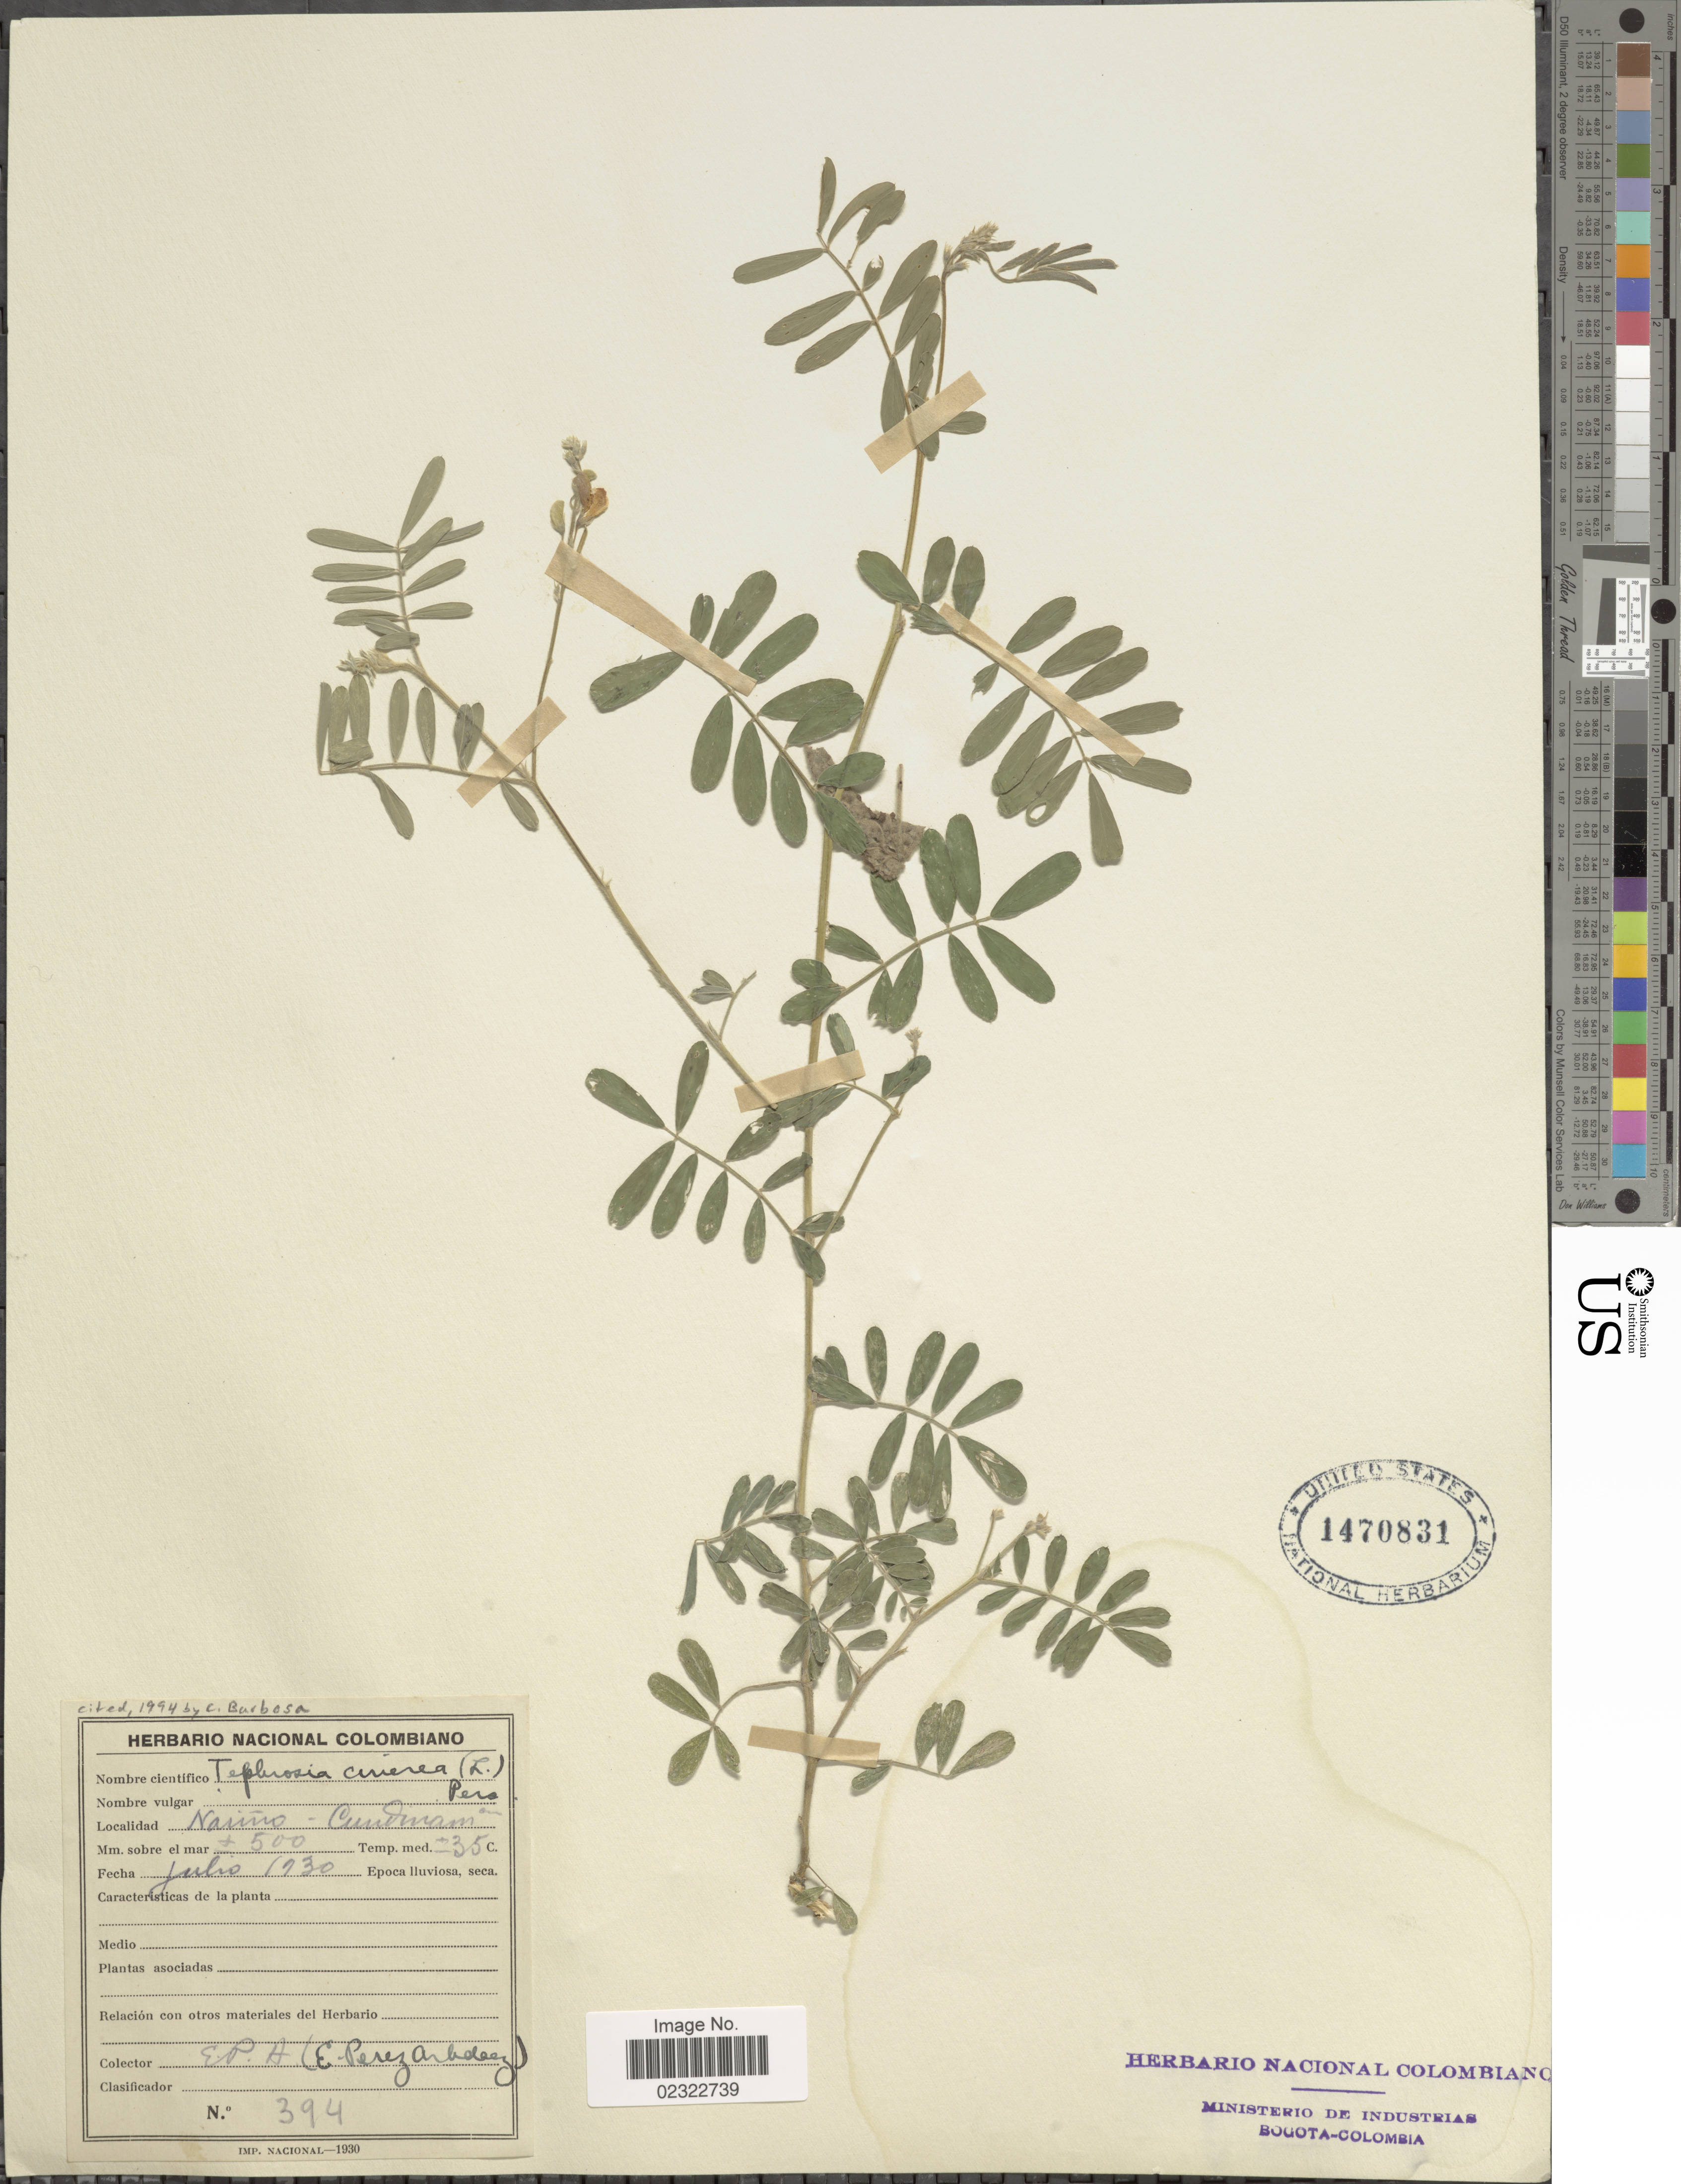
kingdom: Plantae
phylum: Tracheophyta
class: Magnoliopsida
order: Fabales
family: Fabaceae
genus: Tephrosia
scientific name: Tephrosia cinerea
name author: (L.) Pers.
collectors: E. Pérez Arbeláez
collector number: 394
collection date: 1930-07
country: Colombia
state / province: Cundinamarca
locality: Narino. Cundinam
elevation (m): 500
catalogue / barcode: US 1470831